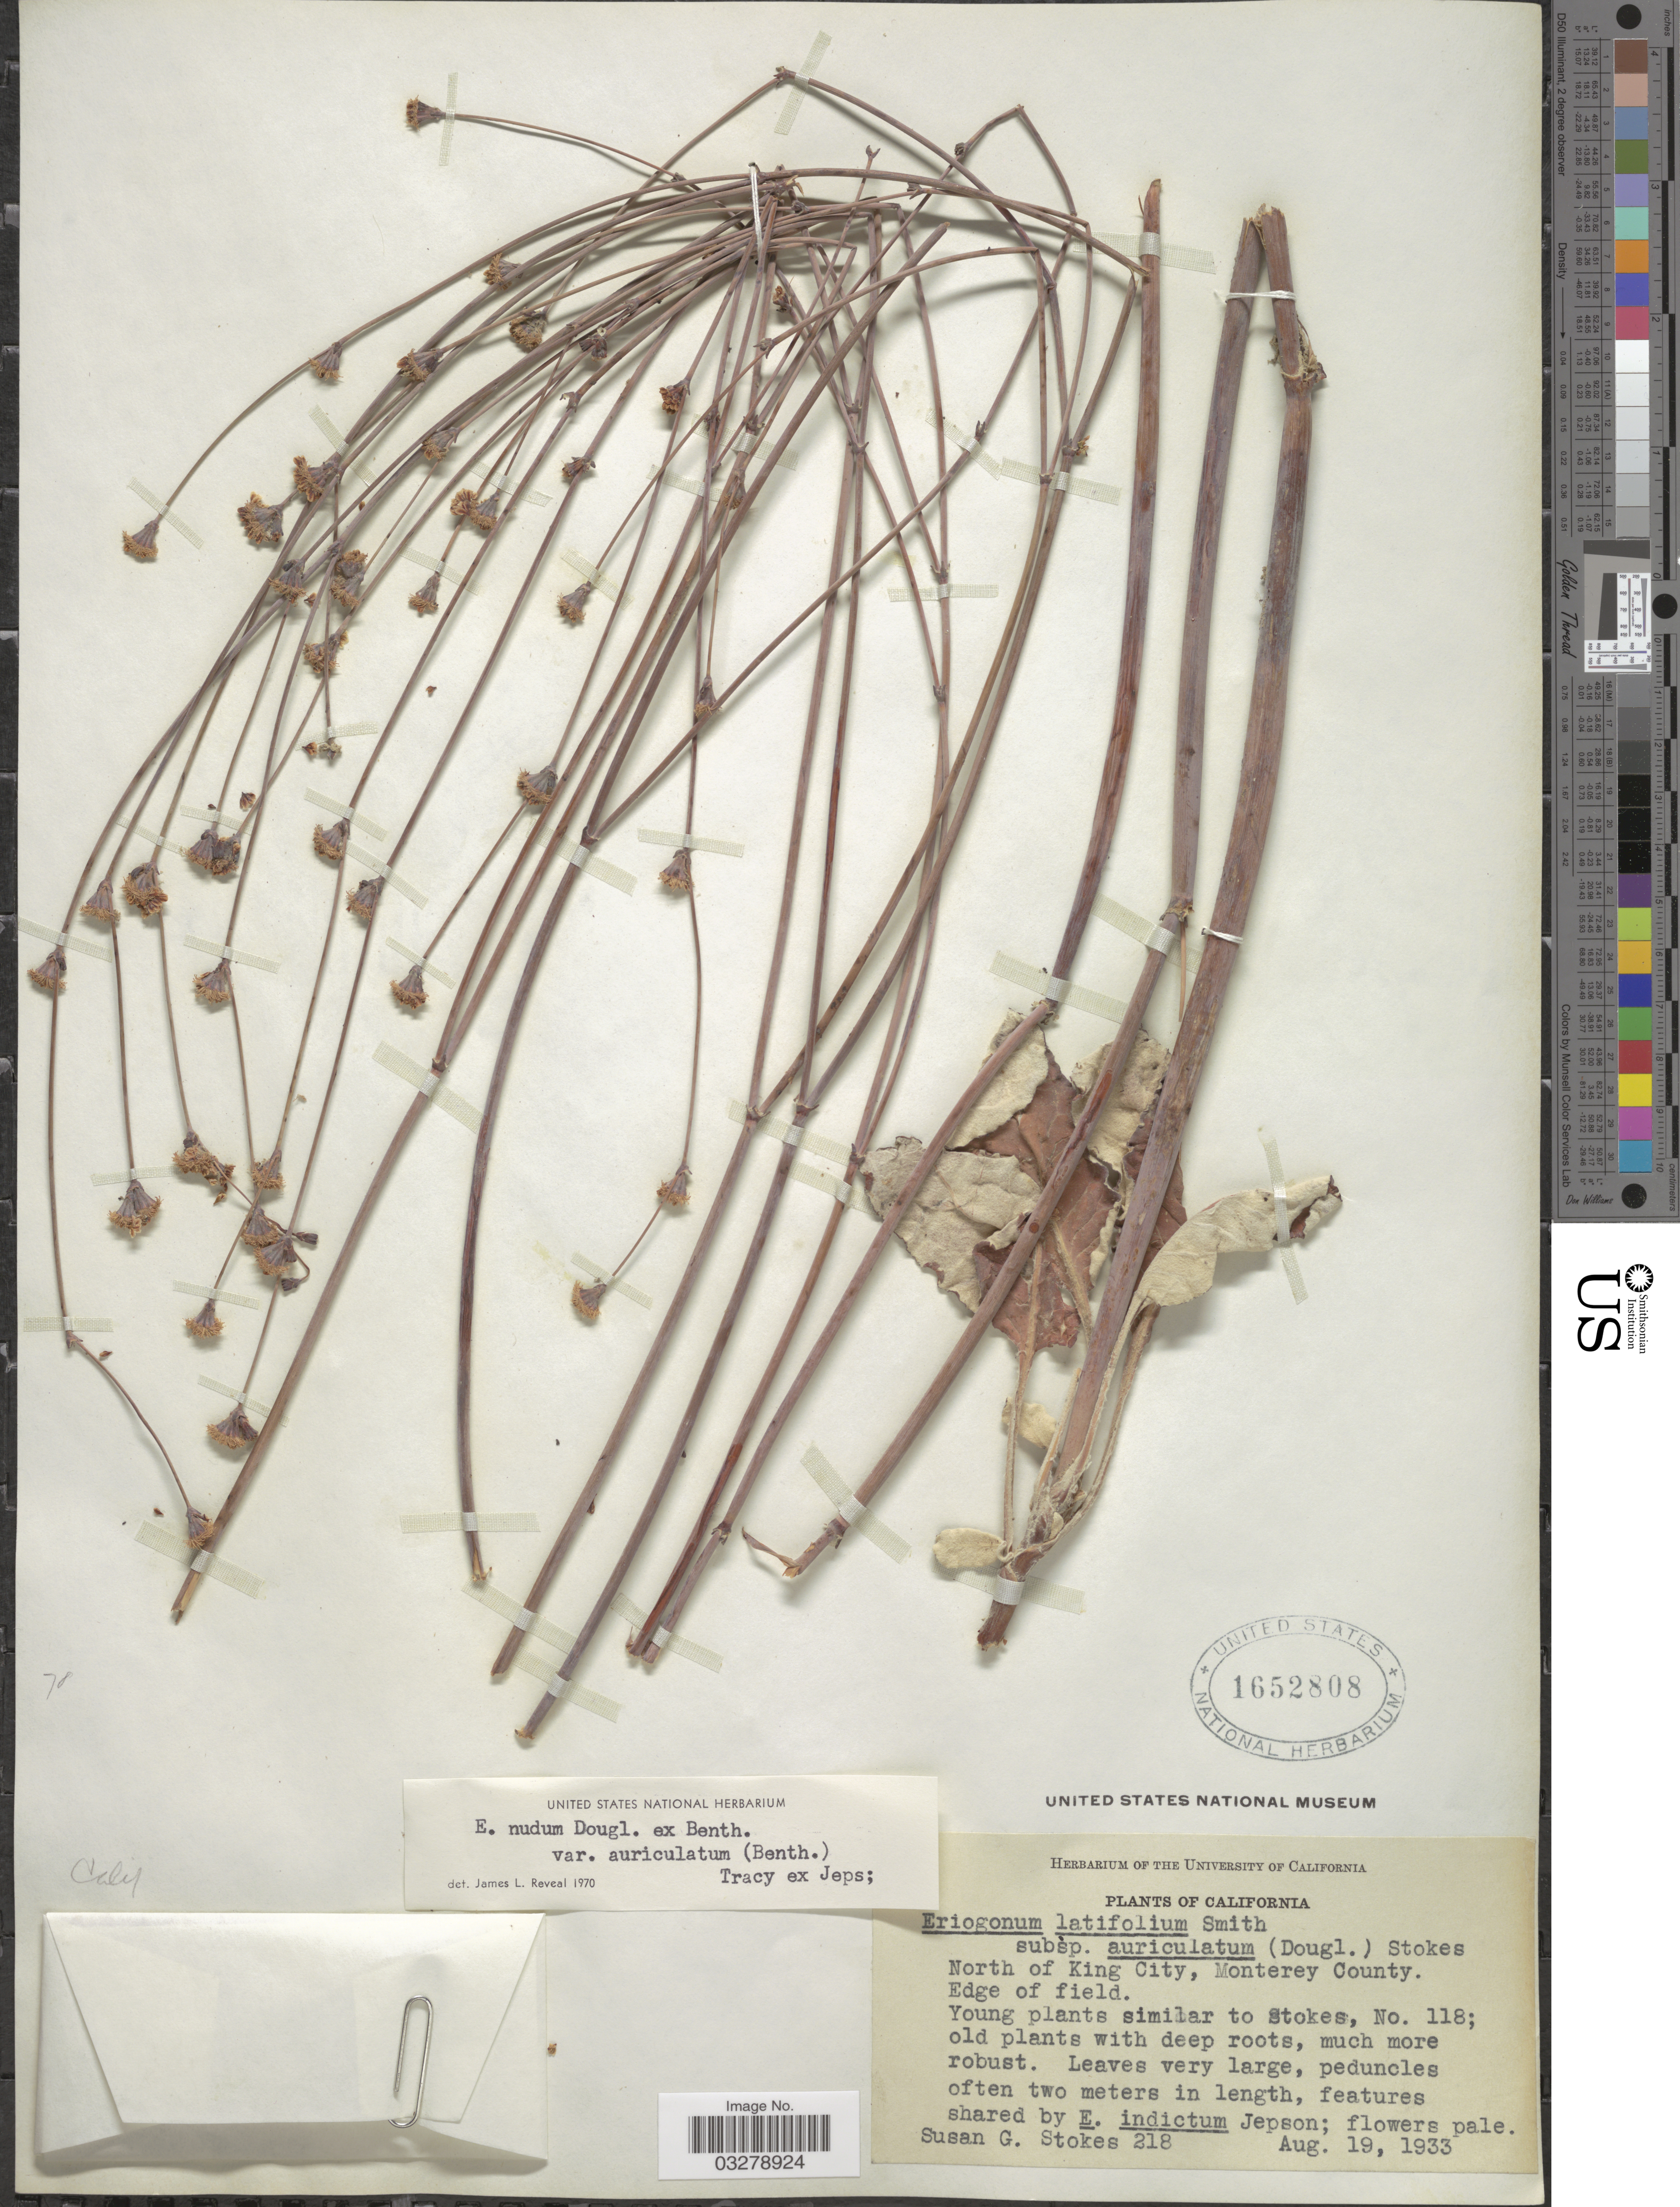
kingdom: Plantae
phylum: Tracheophyta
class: Magnoliopsida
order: Caryophyllales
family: Polygonaceae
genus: Eriogonum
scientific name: Eriogonum nudum var. auriculatum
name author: (Benth.) Tracy ex Jeps.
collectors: S. G. Stokes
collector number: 218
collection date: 1933-08-19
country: United States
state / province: California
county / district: Monterey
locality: North of King City, Monterey County.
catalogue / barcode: US 1652808